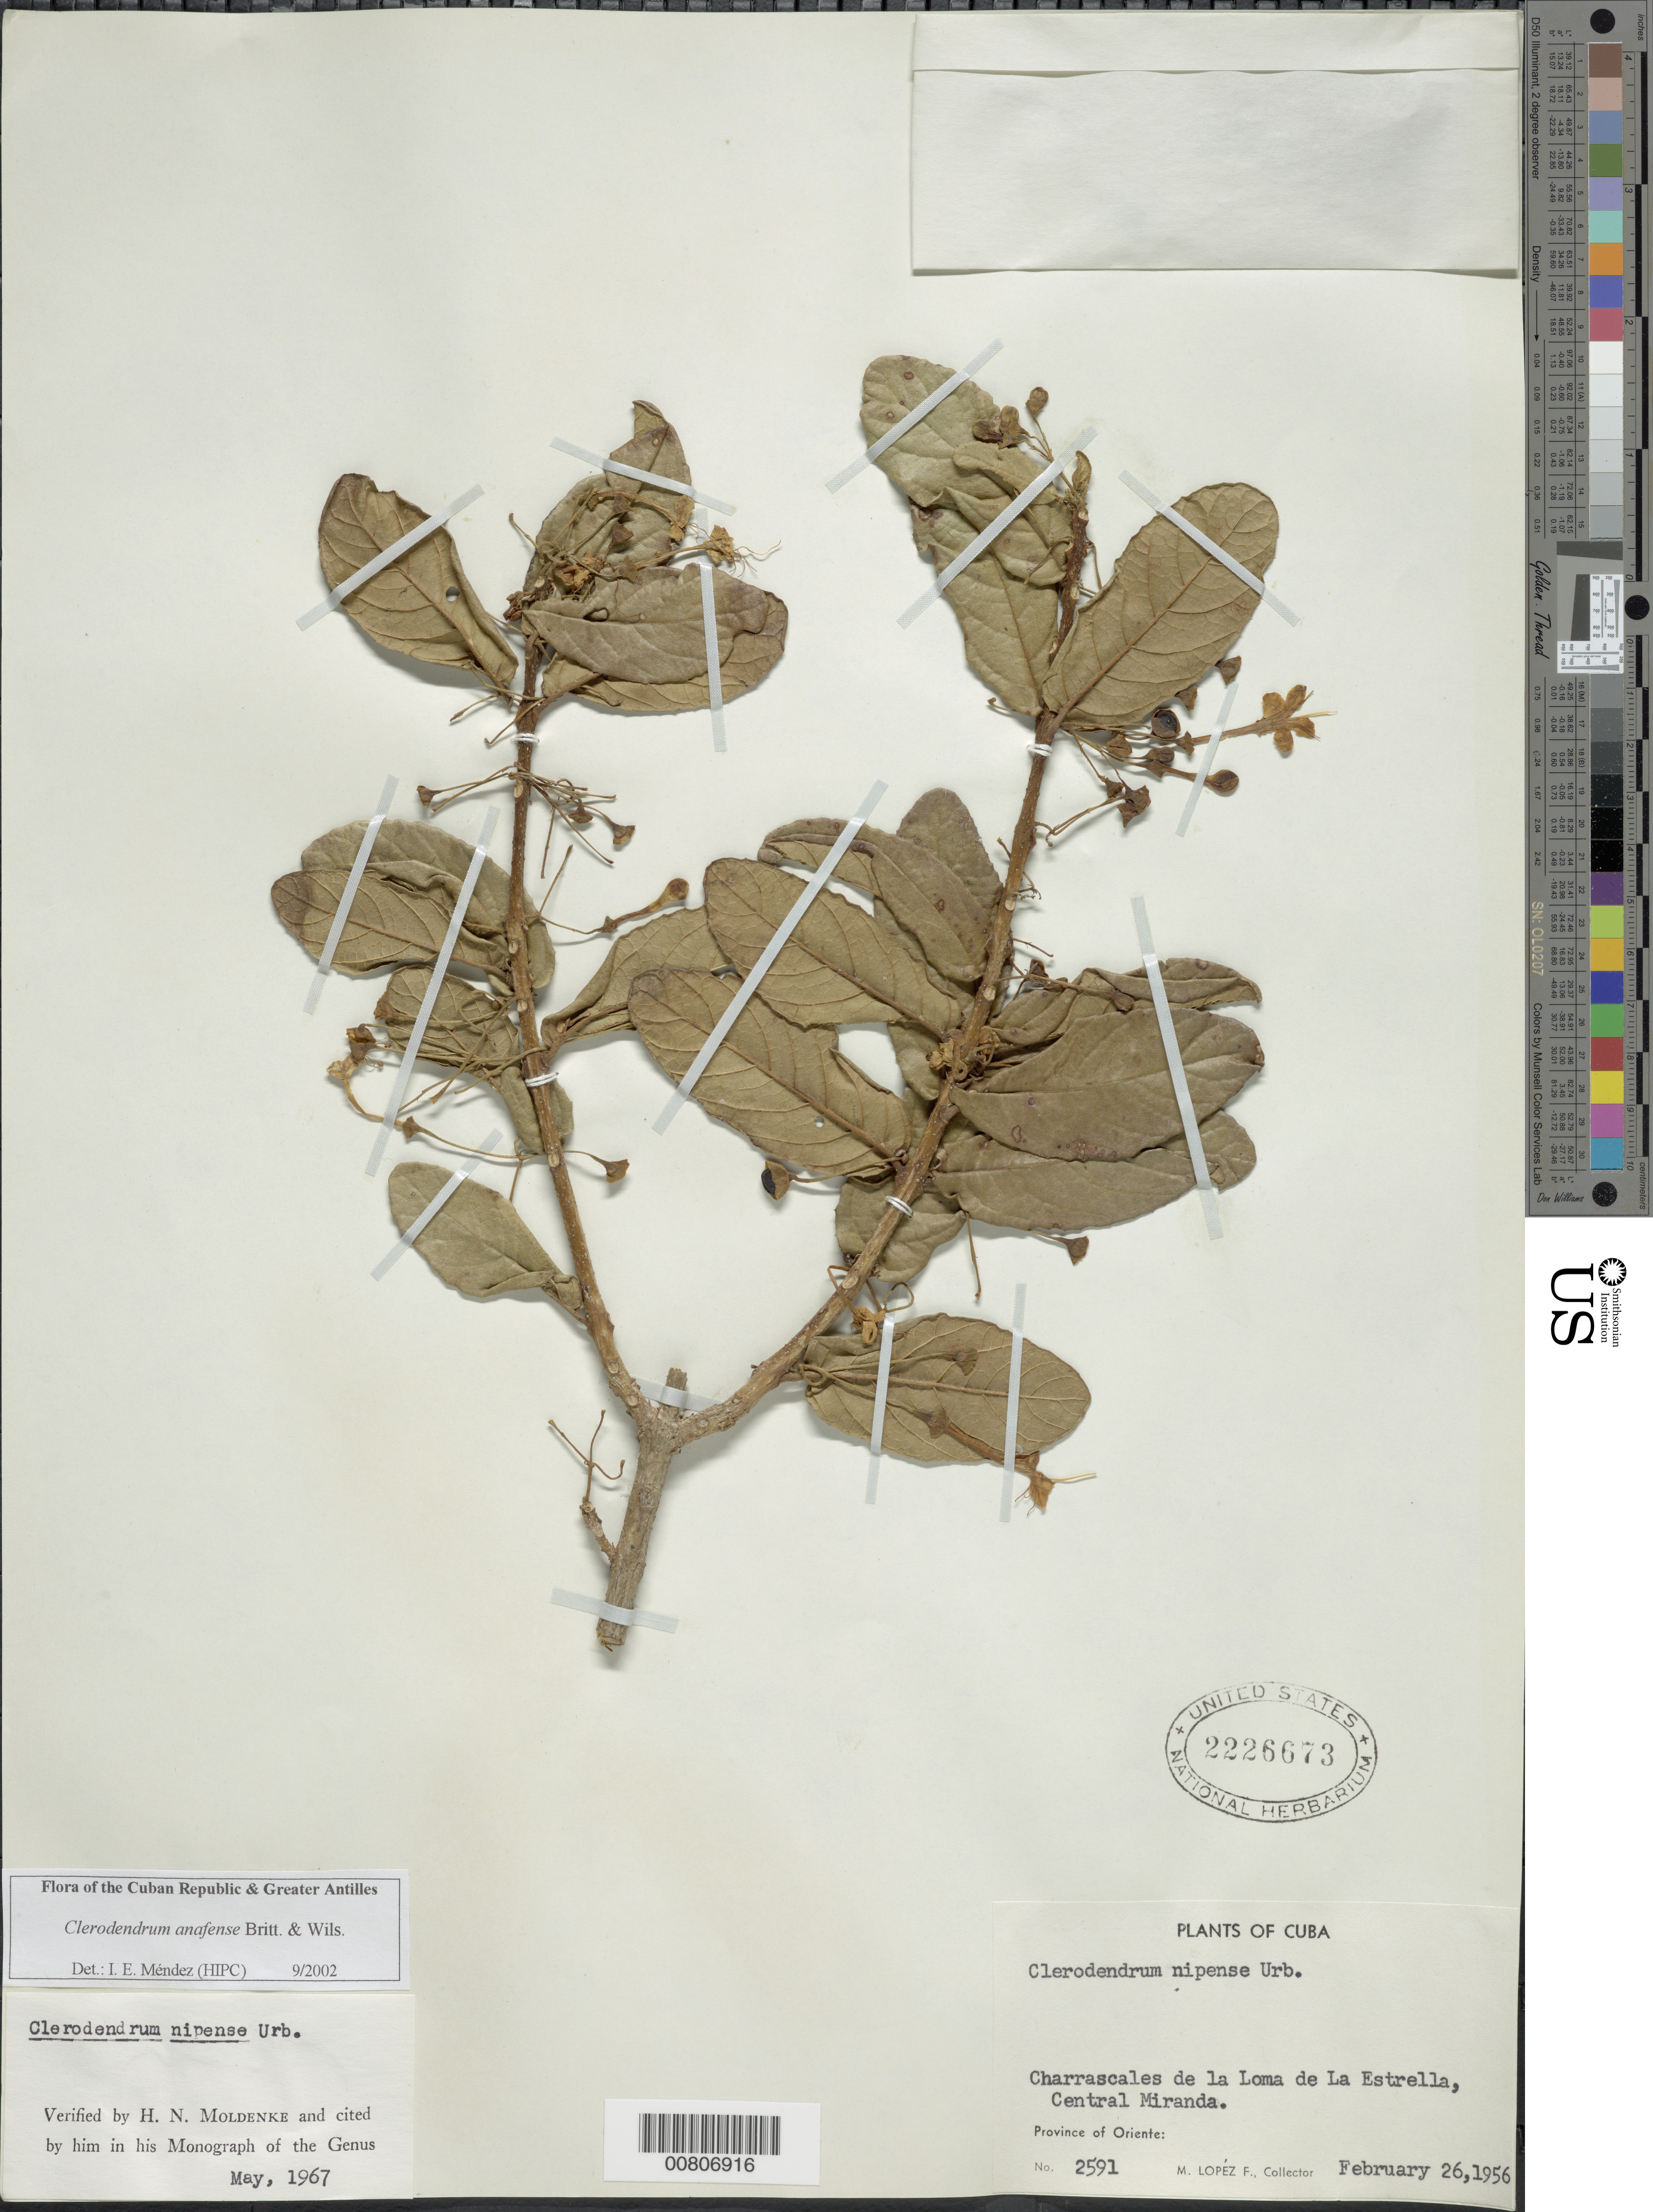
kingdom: Plantae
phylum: Tracheophyta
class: Magnoliopsida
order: Lamiales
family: Lamiaceae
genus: Clerodendrum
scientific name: Clerodendrum anafense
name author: Britton & P. Wilson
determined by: Méndez, Isidro E., (HIPC)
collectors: M. López Figueiras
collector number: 2591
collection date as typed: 25 Feb 1956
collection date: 1956-02-25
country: Cuba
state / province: Holguín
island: Cuba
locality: Charrascales de la Loma de La Estrella, Central Miranda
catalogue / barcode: US 2226673